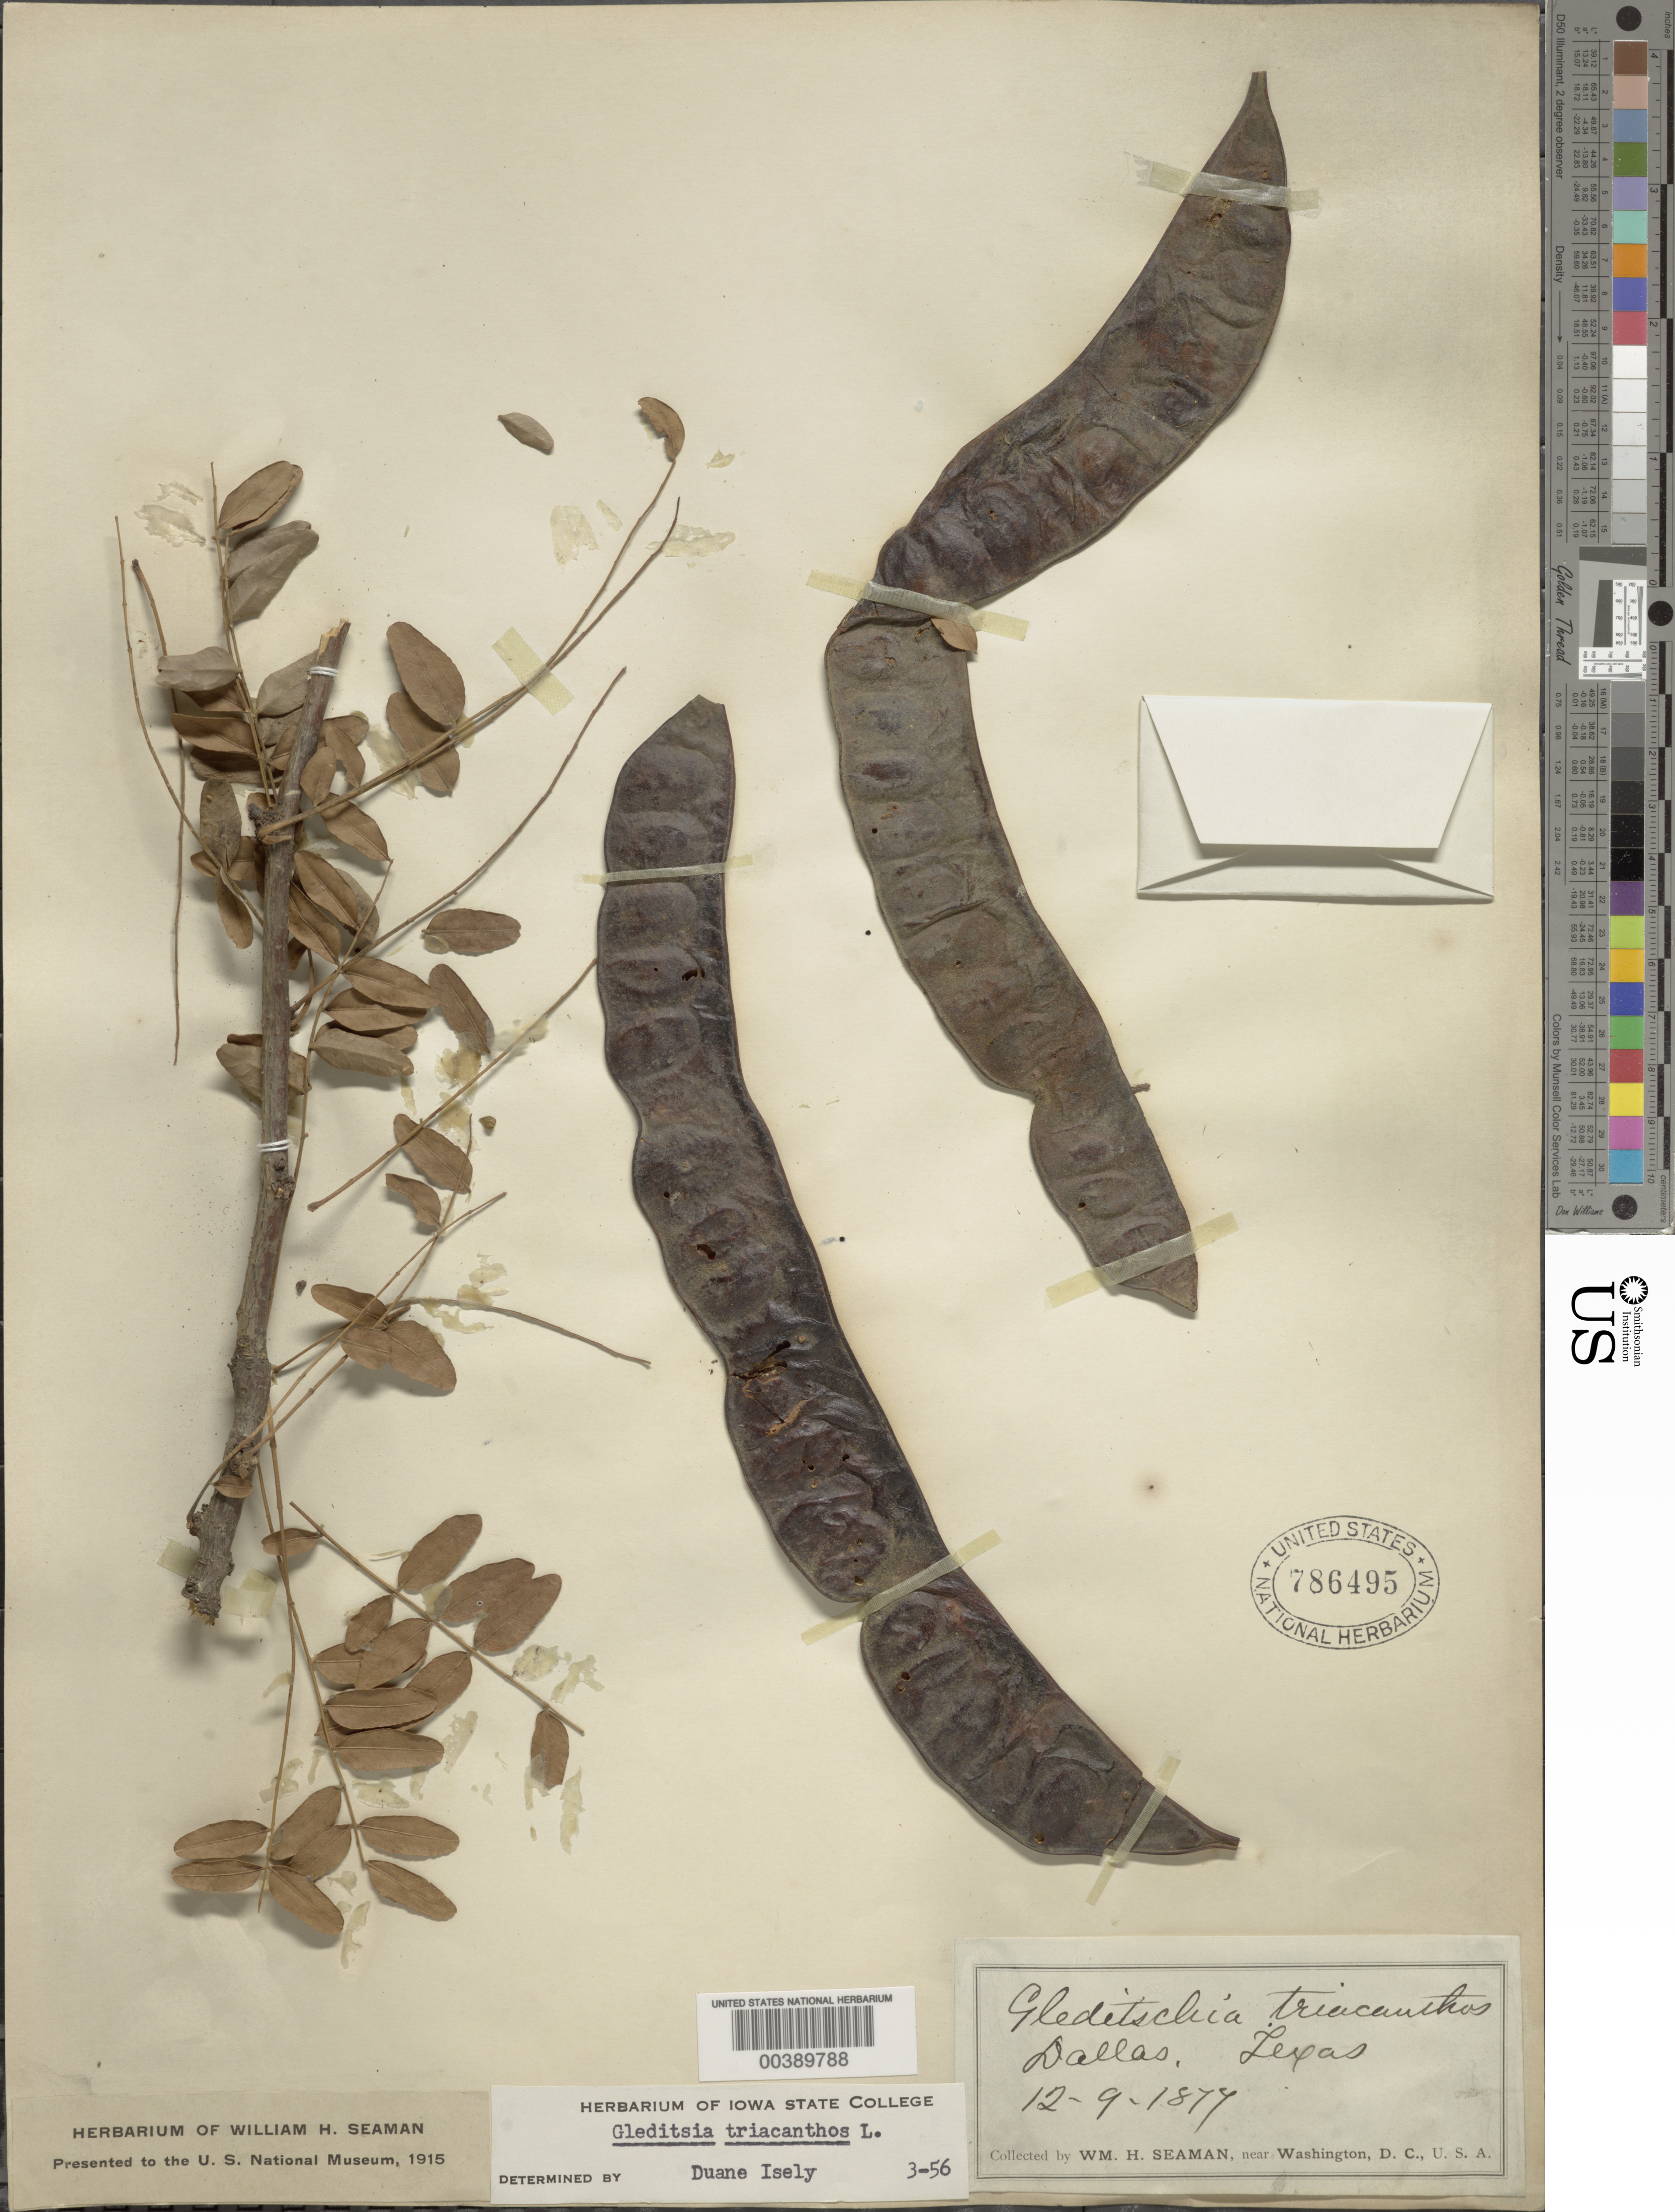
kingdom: Plantae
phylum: Tracheophyta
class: Magnoliopsida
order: Fabales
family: Fabaceae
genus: Gleditsia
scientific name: Gleditsia triacanthos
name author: L.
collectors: W. Seaman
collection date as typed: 12 Sep 1879 or 09 Dec 1879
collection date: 1879-09-12 or 1879-12-09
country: United States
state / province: Texas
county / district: Dallas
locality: Dallas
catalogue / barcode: US 786495